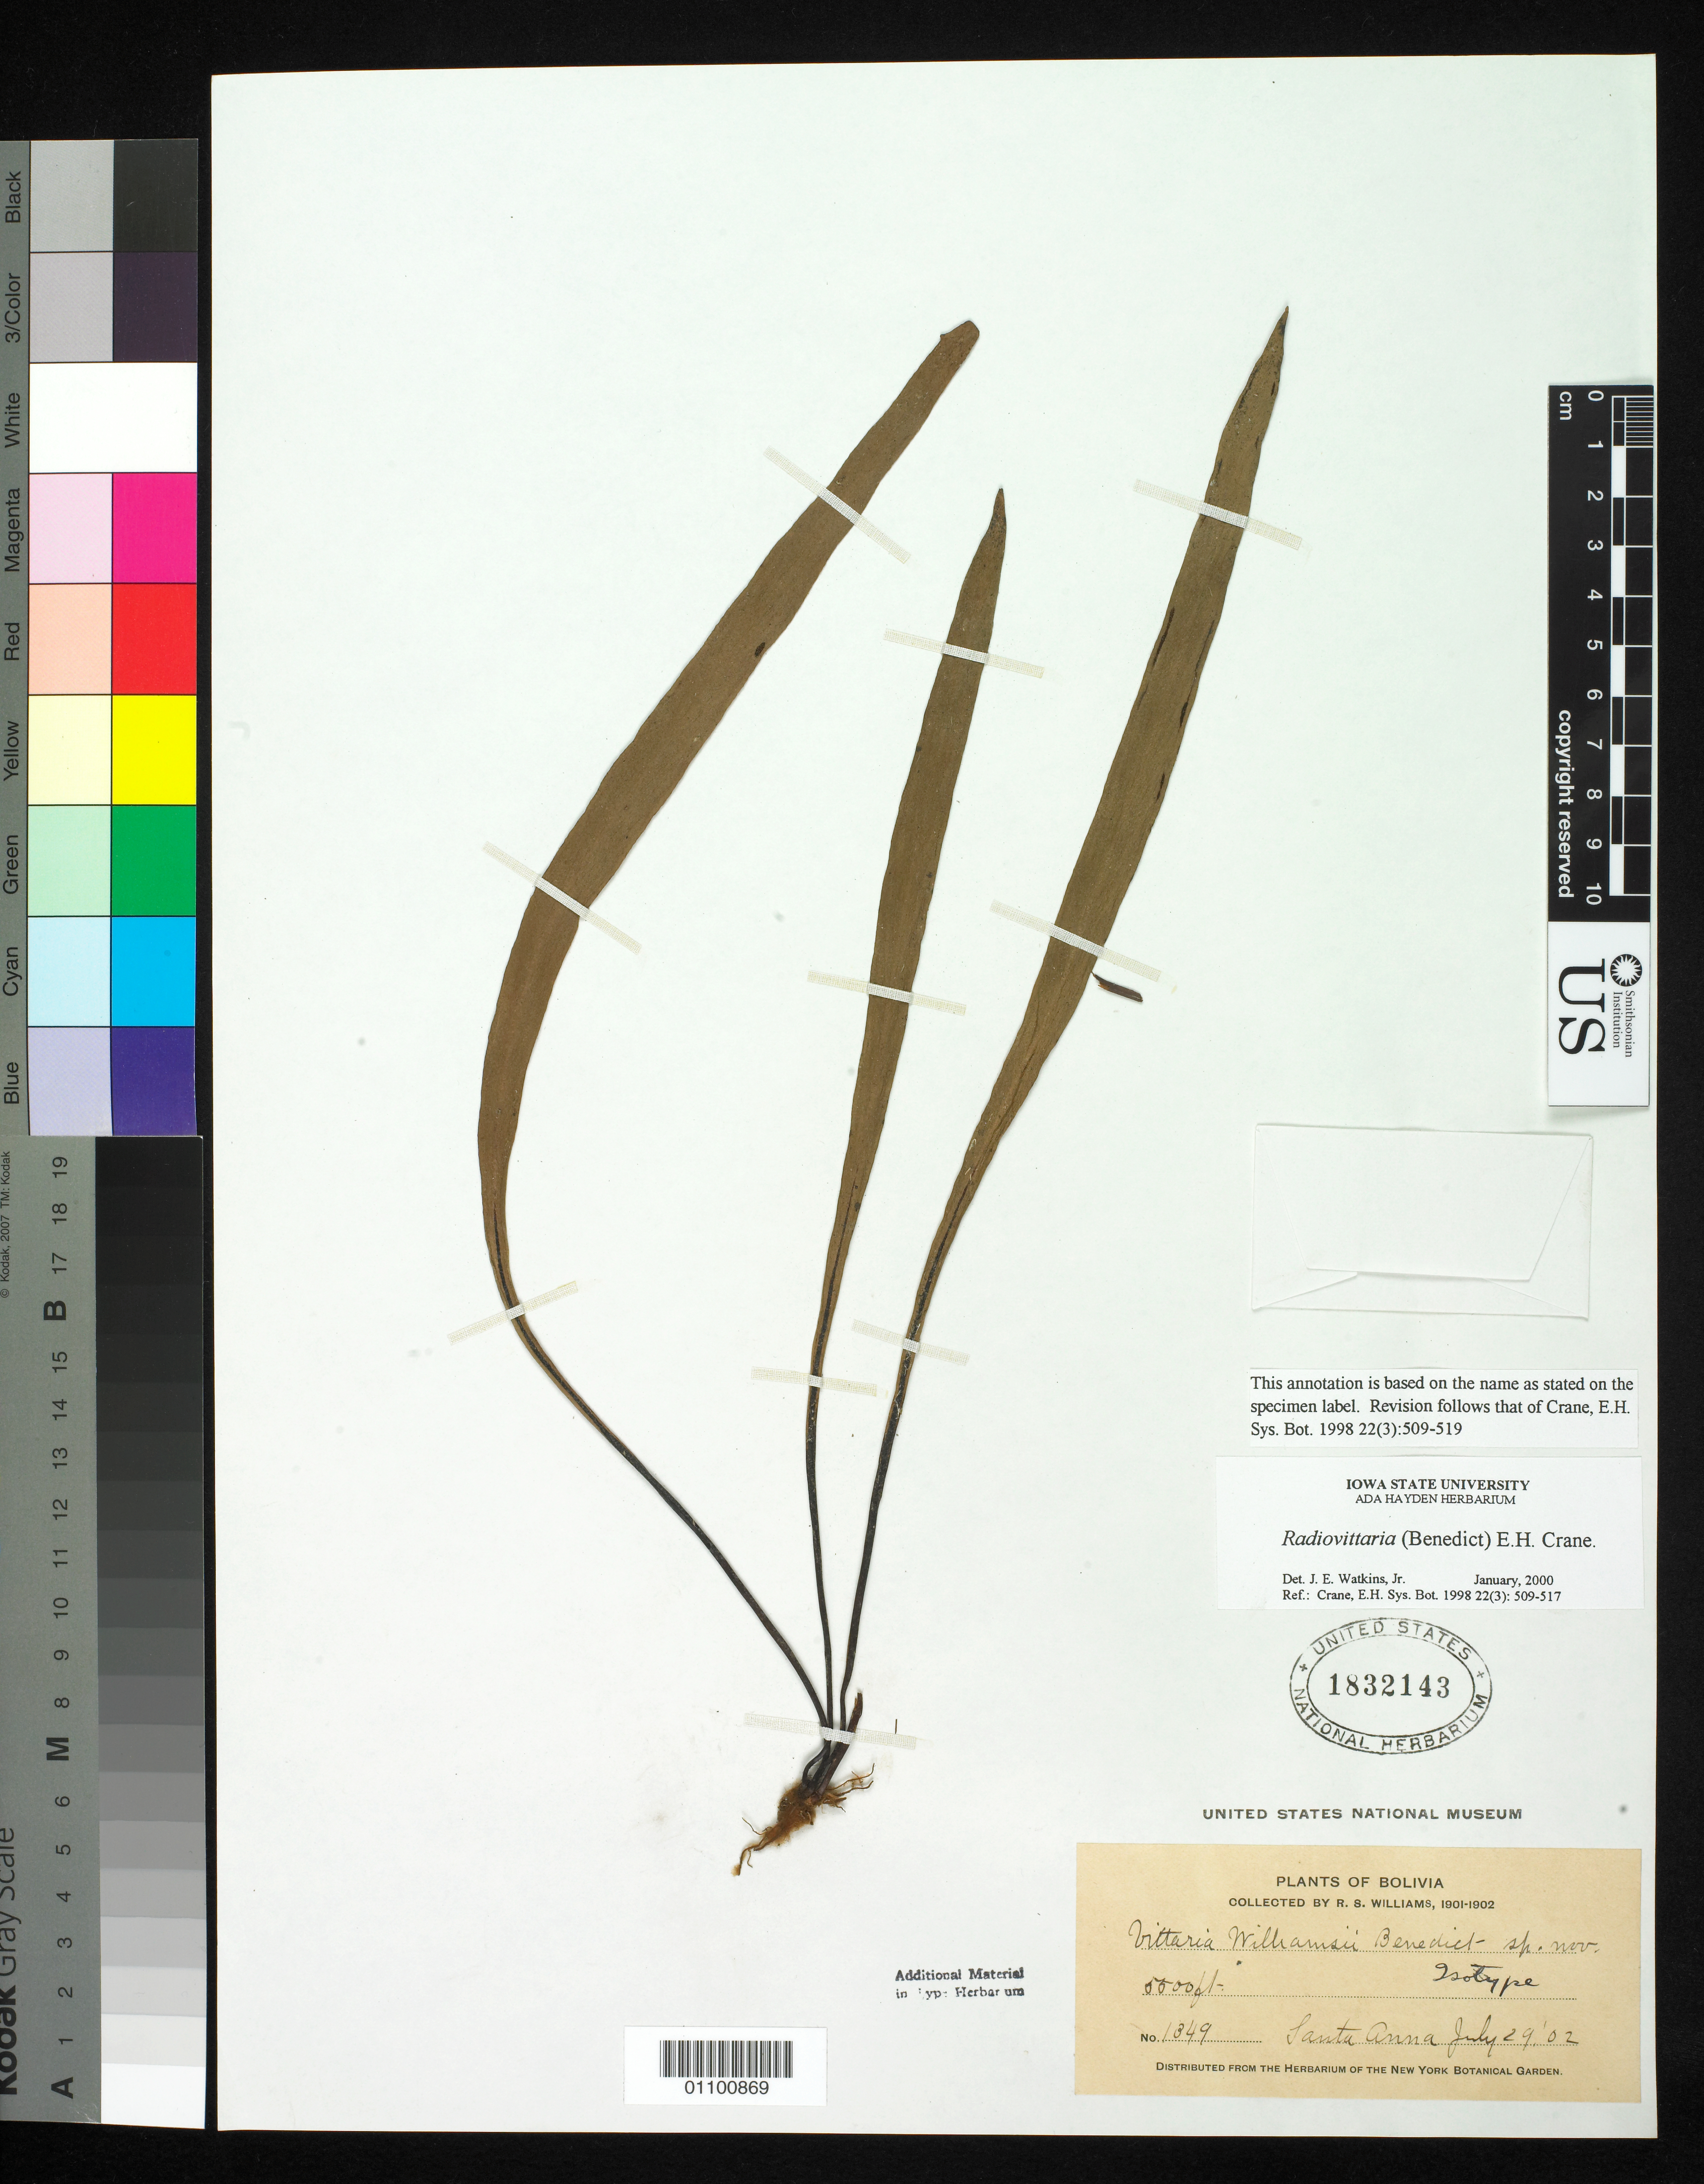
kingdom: Plantae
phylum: Tracheophyta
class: Polypodiopsida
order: Polypodiales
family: Pteridaceae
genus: Vittaria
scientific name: Vittaria williamsii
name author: Benedict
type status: Isotype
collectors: R. S. Williams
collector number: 1349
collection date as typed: July 29, '02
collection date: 1902-07-29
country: Bolivia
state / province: La Paz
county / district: Franz Tamayo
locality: Santa Ana (near Aten)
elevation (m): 1676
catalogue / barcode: US 1832143